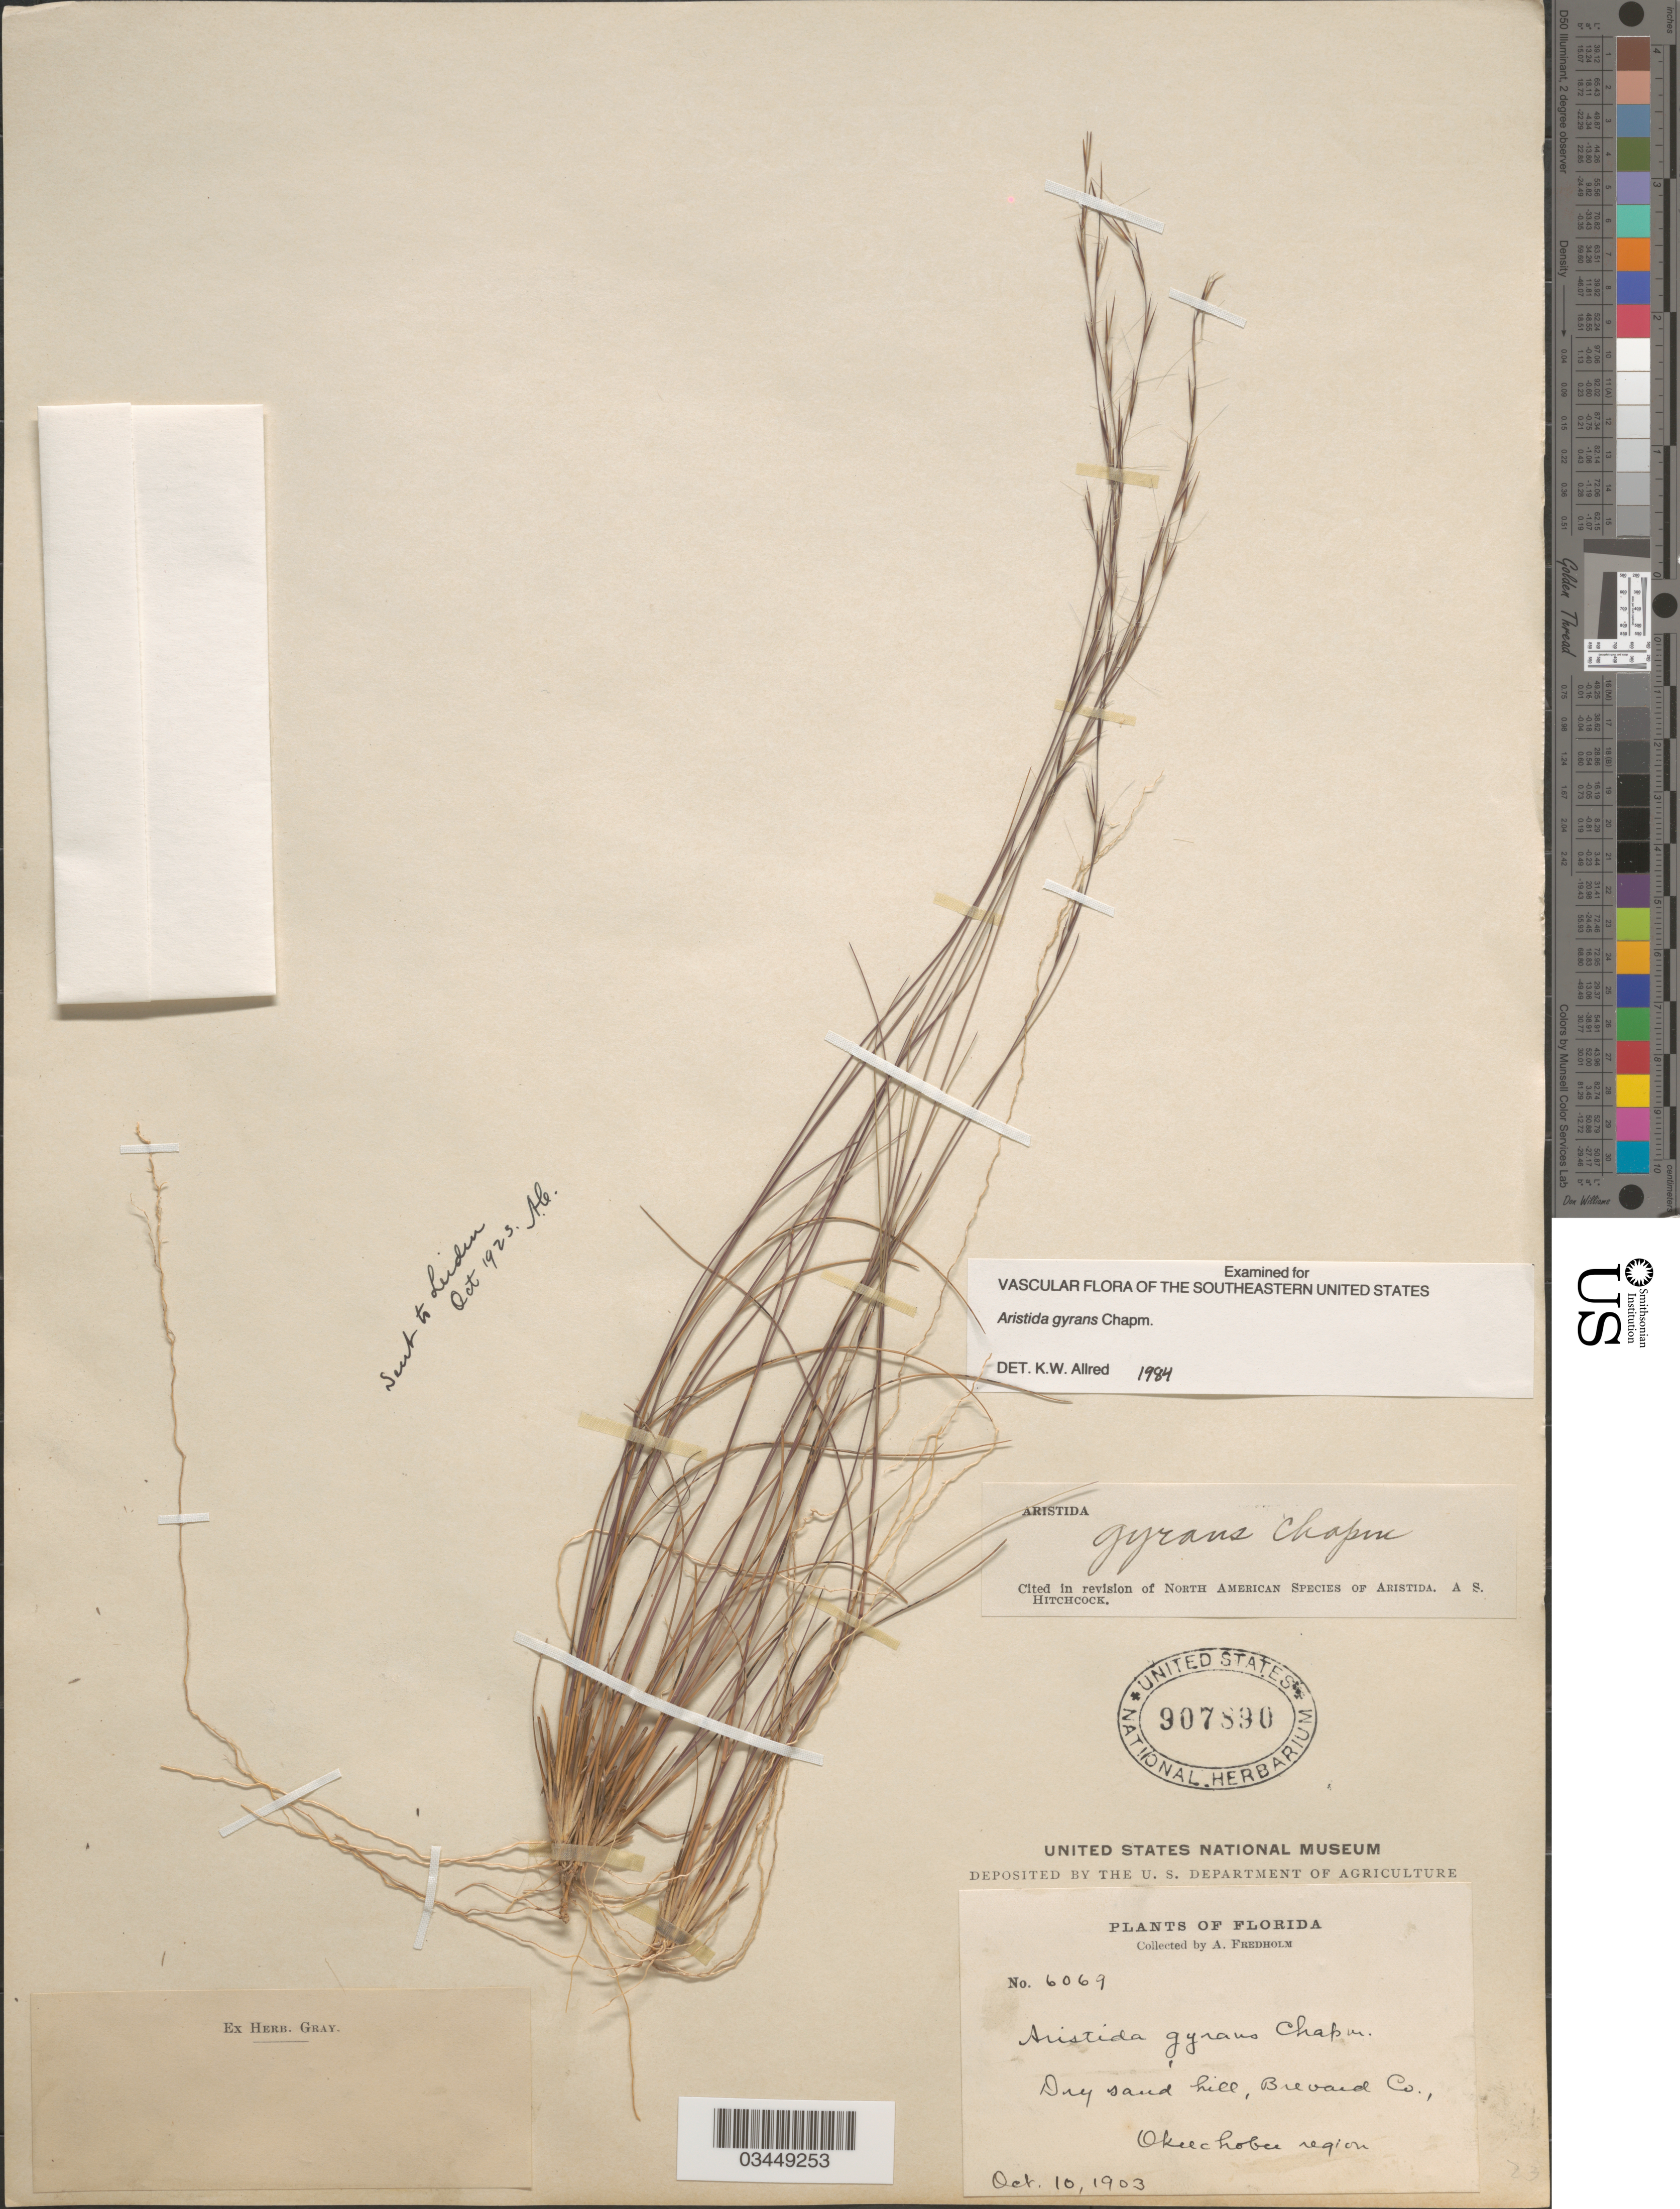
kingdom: Plantae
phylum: Tracheophyta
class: Liliopsida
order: Poales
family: Poaceae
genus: Aristida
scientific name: Aristida gyrans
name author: Chapm.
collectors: A. Fredholm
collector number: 6069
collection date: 1903-10-10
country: United States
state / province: Florida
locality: Dry sand hill, Brevard Co., Okeechobee region.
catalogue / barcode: US 907890